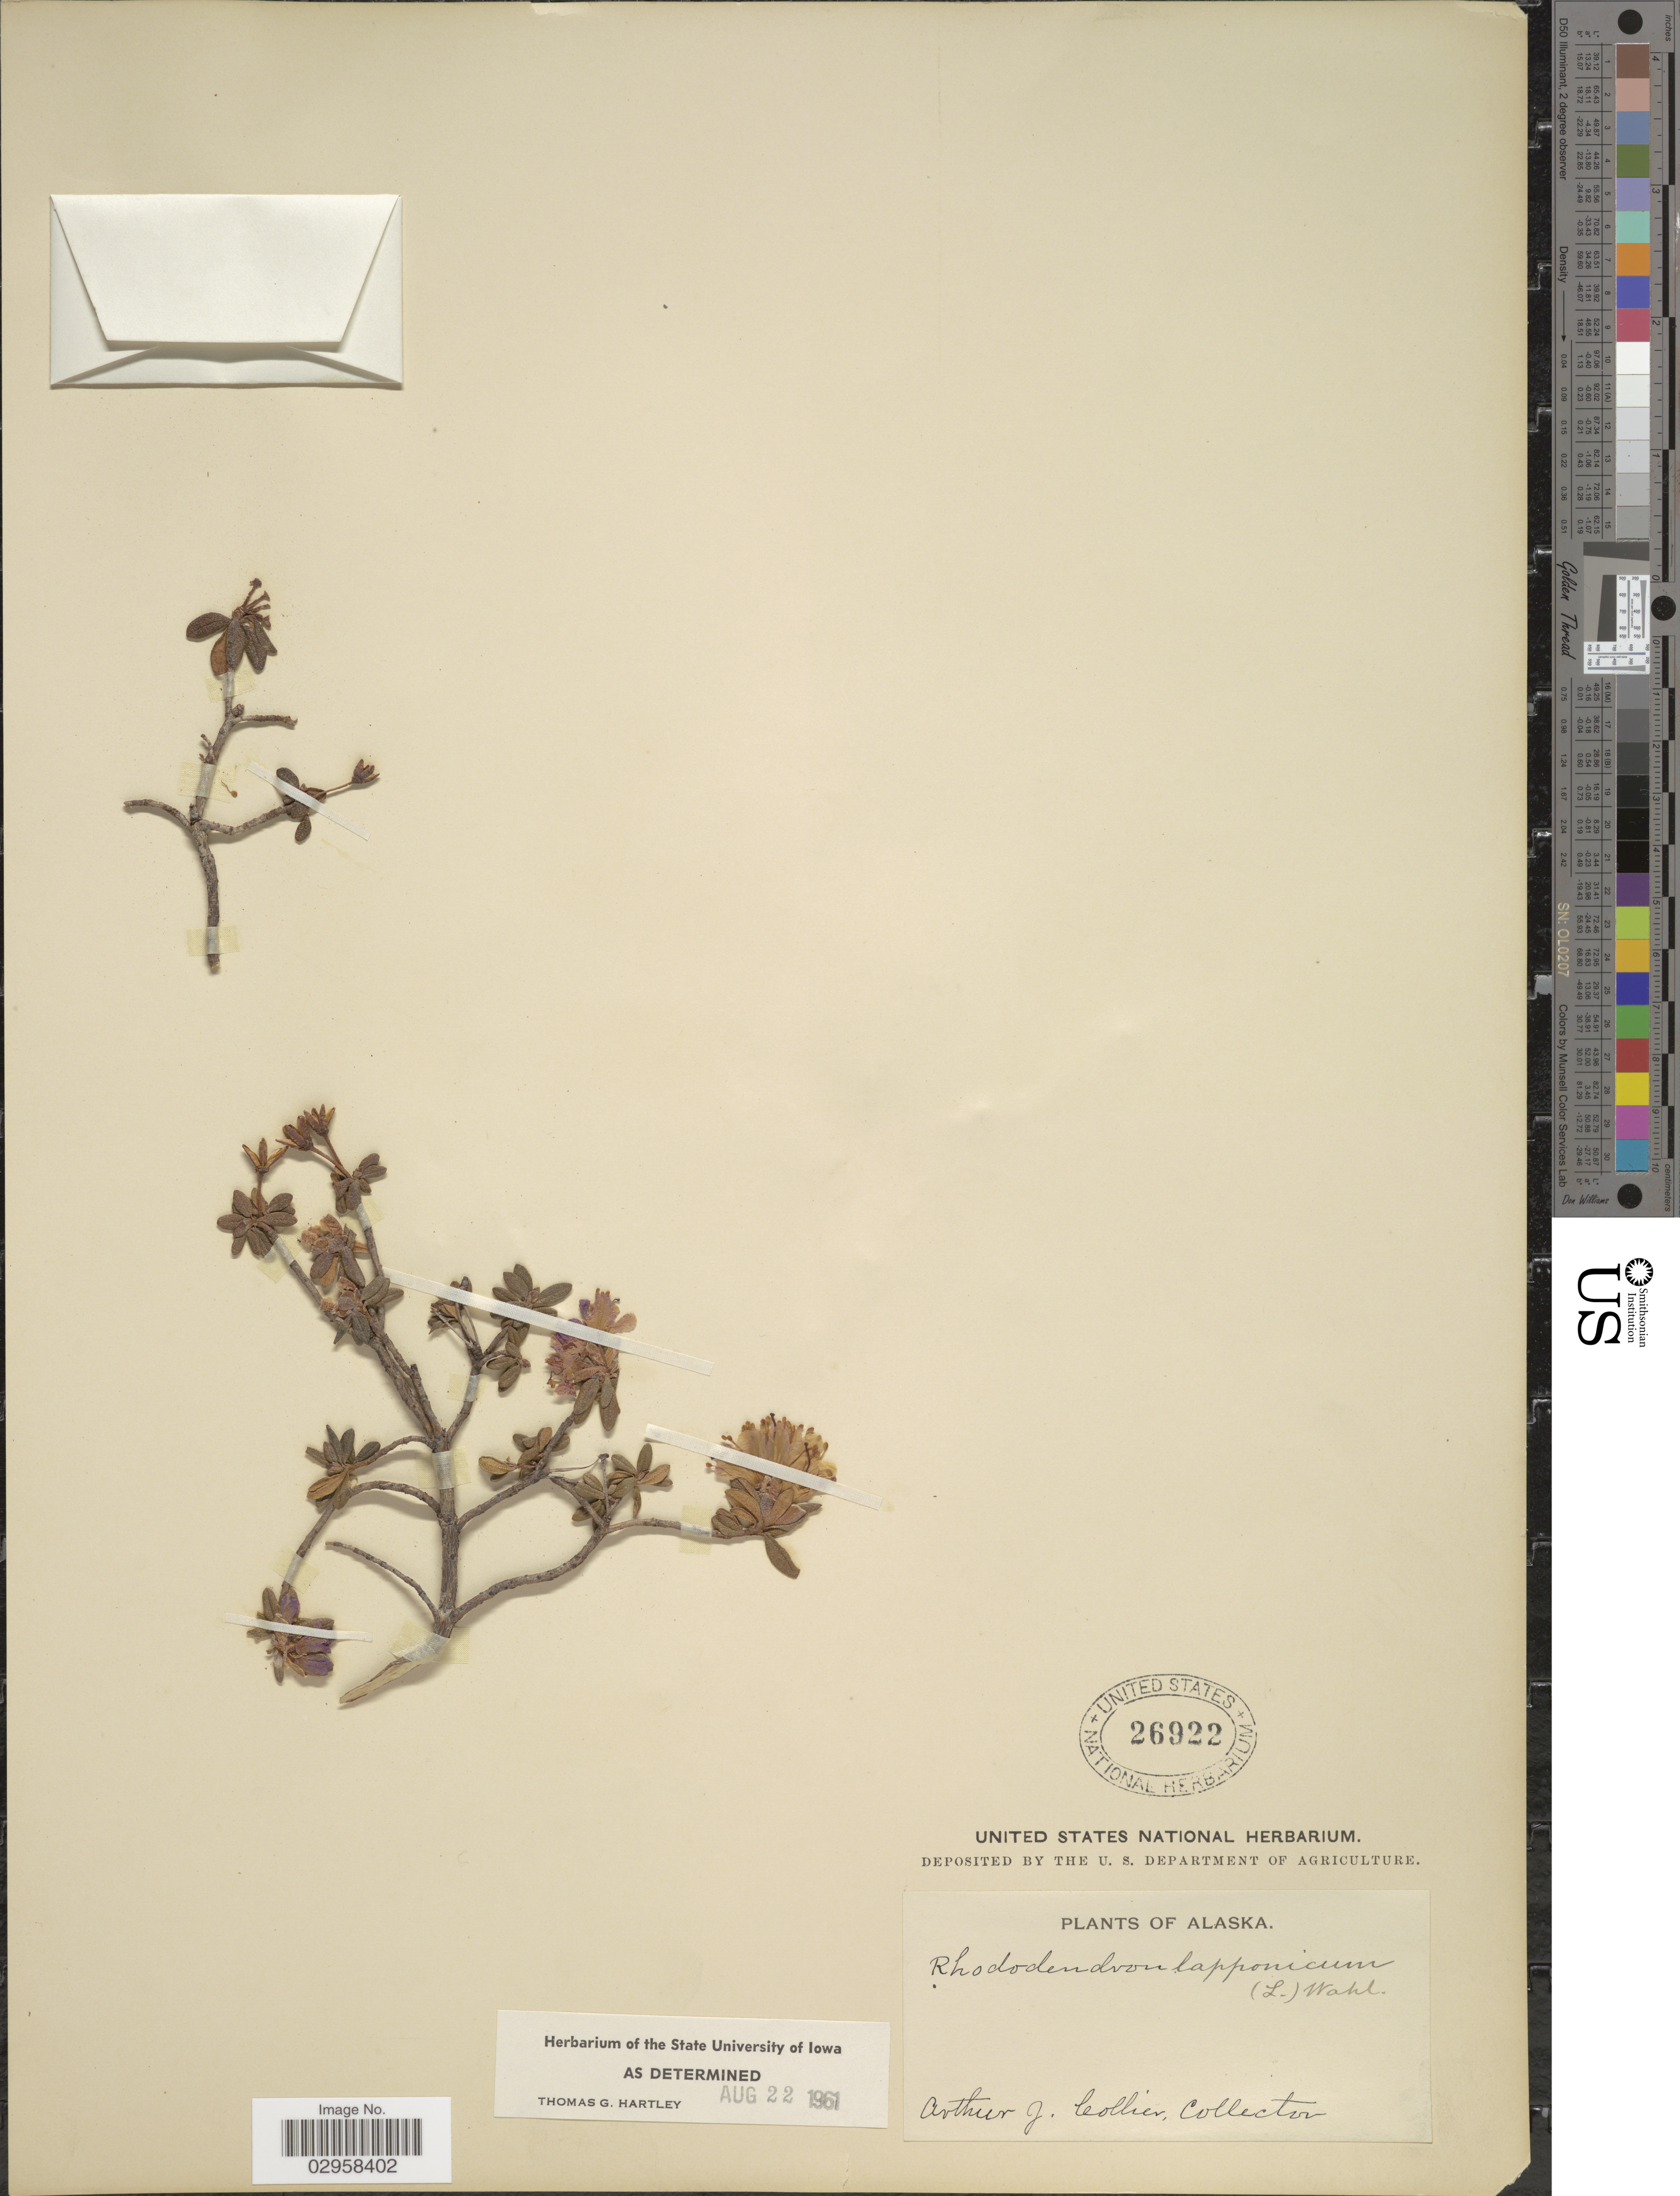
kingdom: Plantae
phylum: Tracheophyta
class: Magnoliopsida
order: Ericales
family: Ericaceae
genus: Rhododendron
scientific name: Rhododendron lapponicum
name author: (L.) Wahlenb.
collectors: A. Collier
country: United States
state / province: Alaska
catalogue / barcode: US 26922